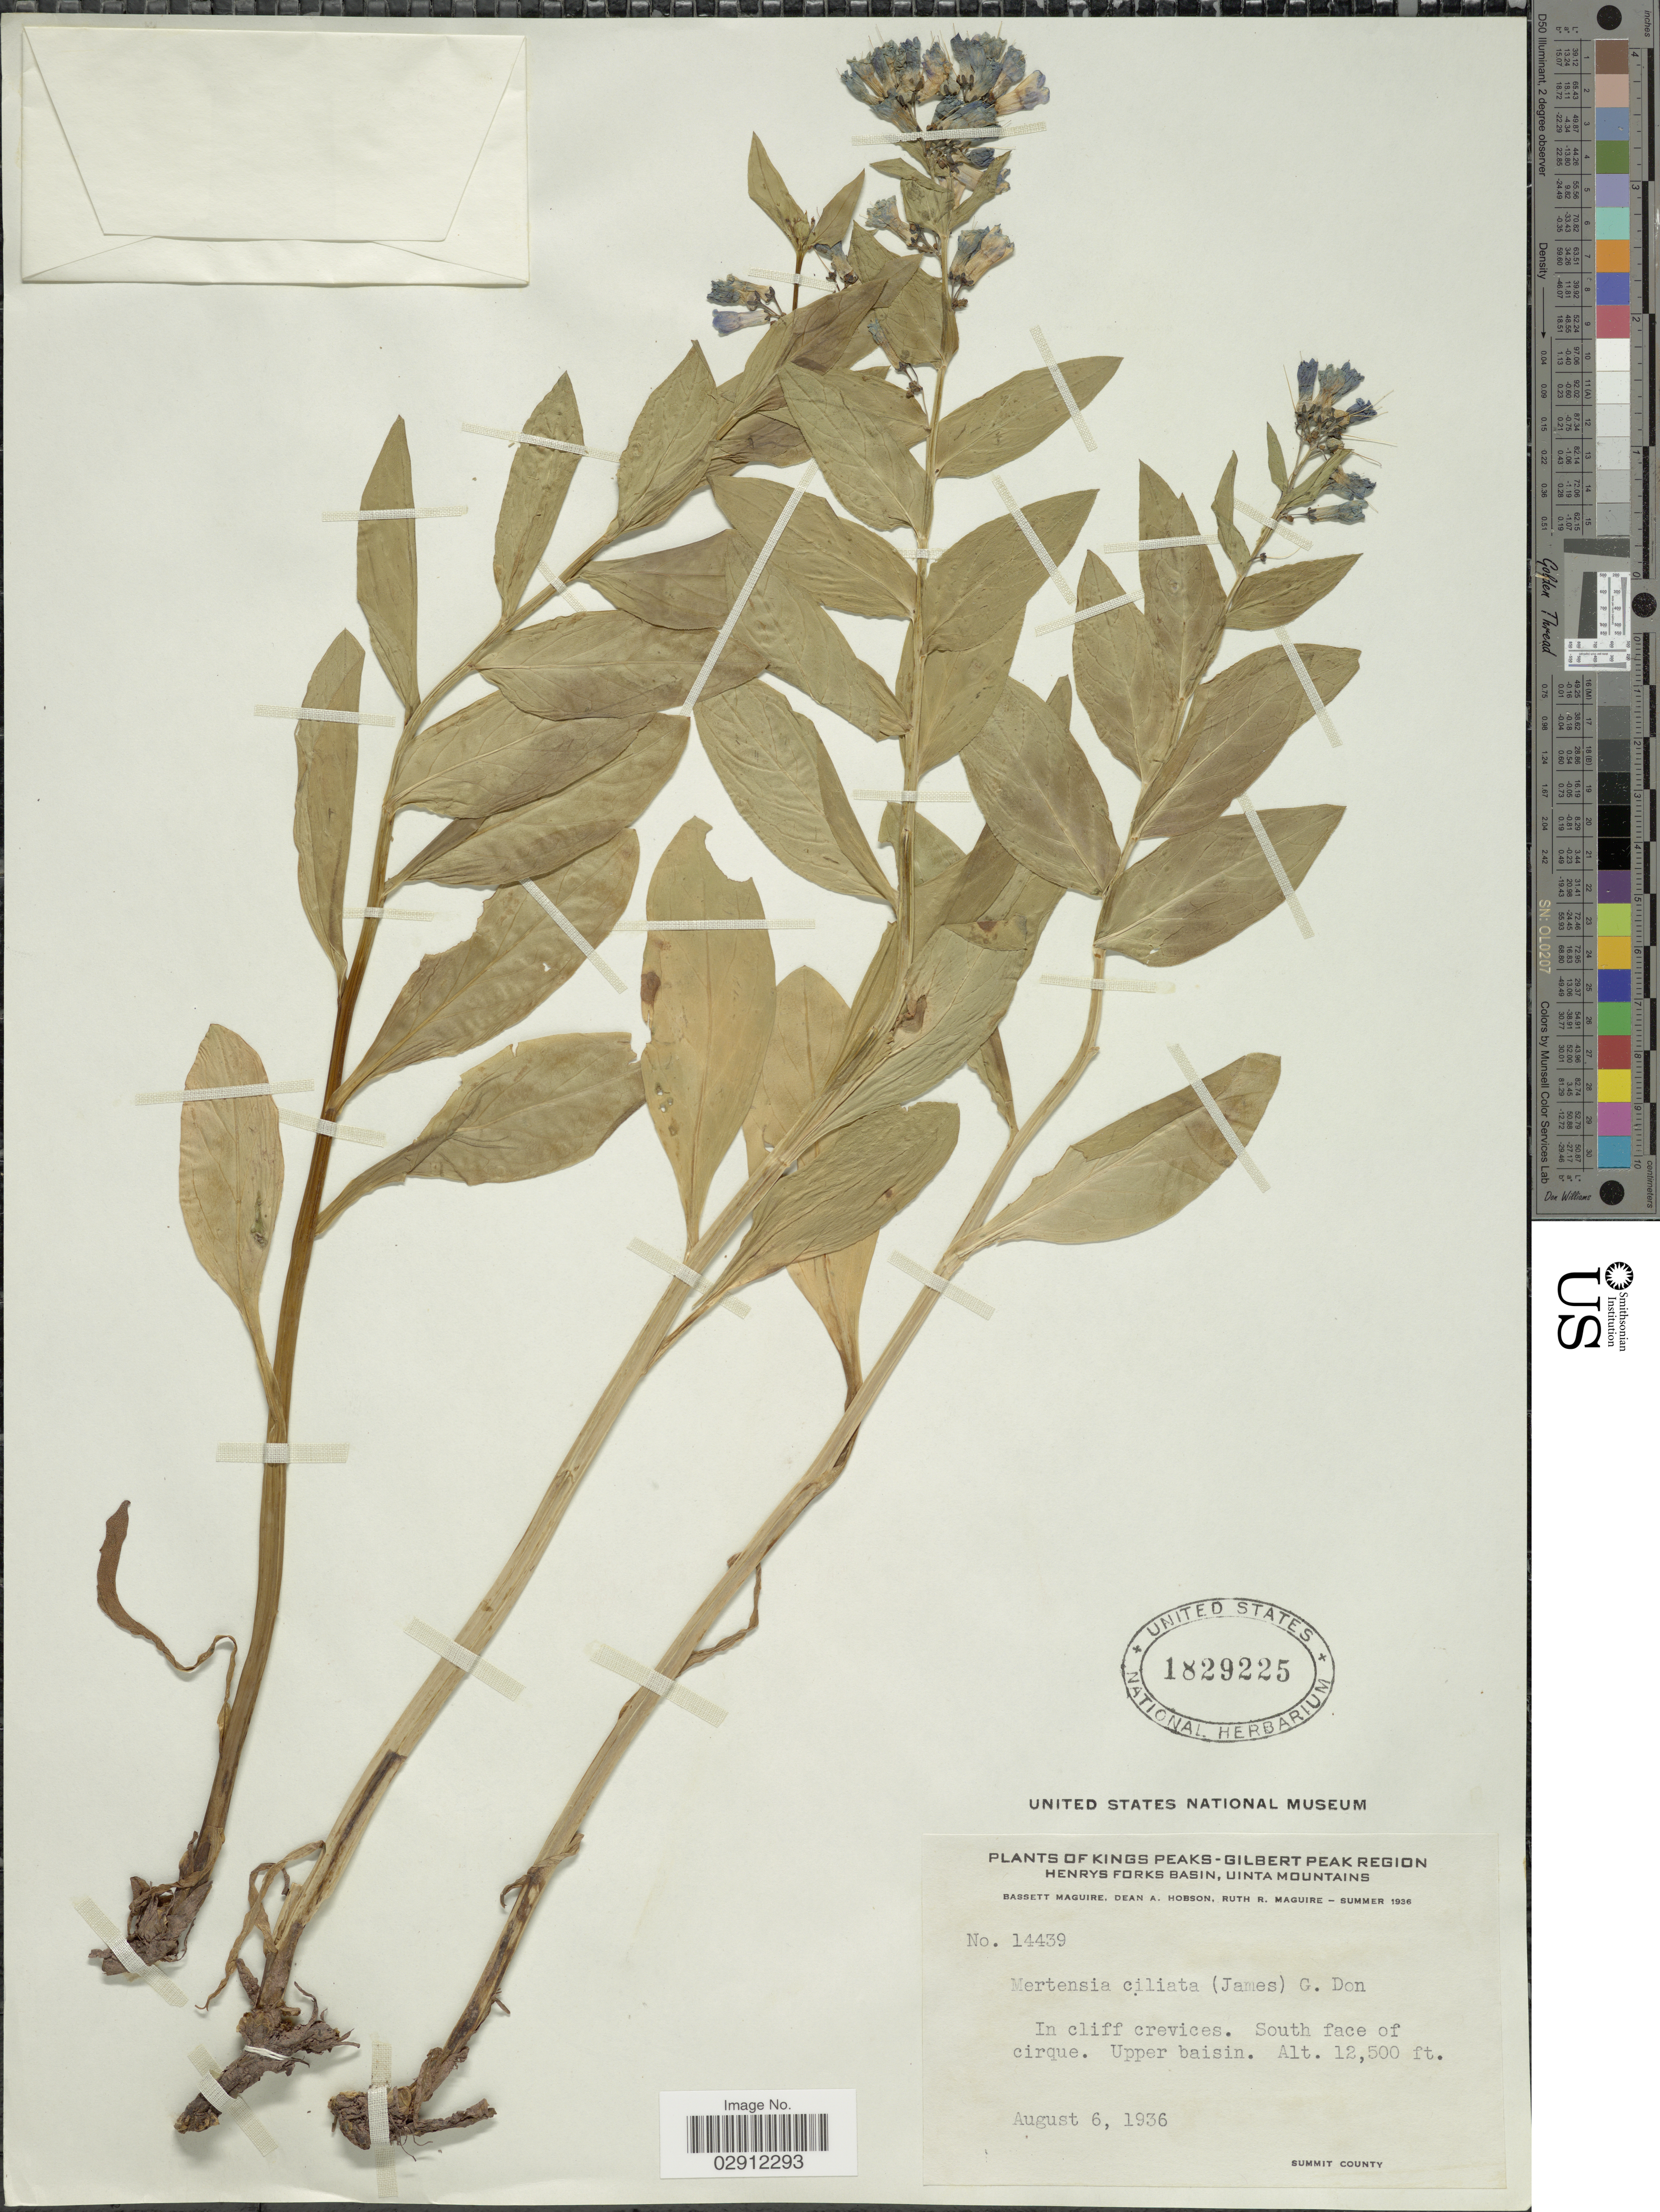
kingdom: Plantae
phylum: Tracheophyta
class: Magnoliopsida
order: Boraginales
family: Boraginaceae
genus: Mertensia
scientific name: Mertensia ciliata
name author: (James) G. Don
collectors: B. Maguire, D. Hobson & R. R. Maguire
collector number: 14439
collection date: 1936-08-06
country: United States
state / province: Utah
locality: Kings Peaks-Gilbert Peak Region. Henrys Forks basin, Uinta Mountains. South face of cirque. Upper baisin. Summit County.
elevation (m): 3810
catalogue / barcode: US 1829225